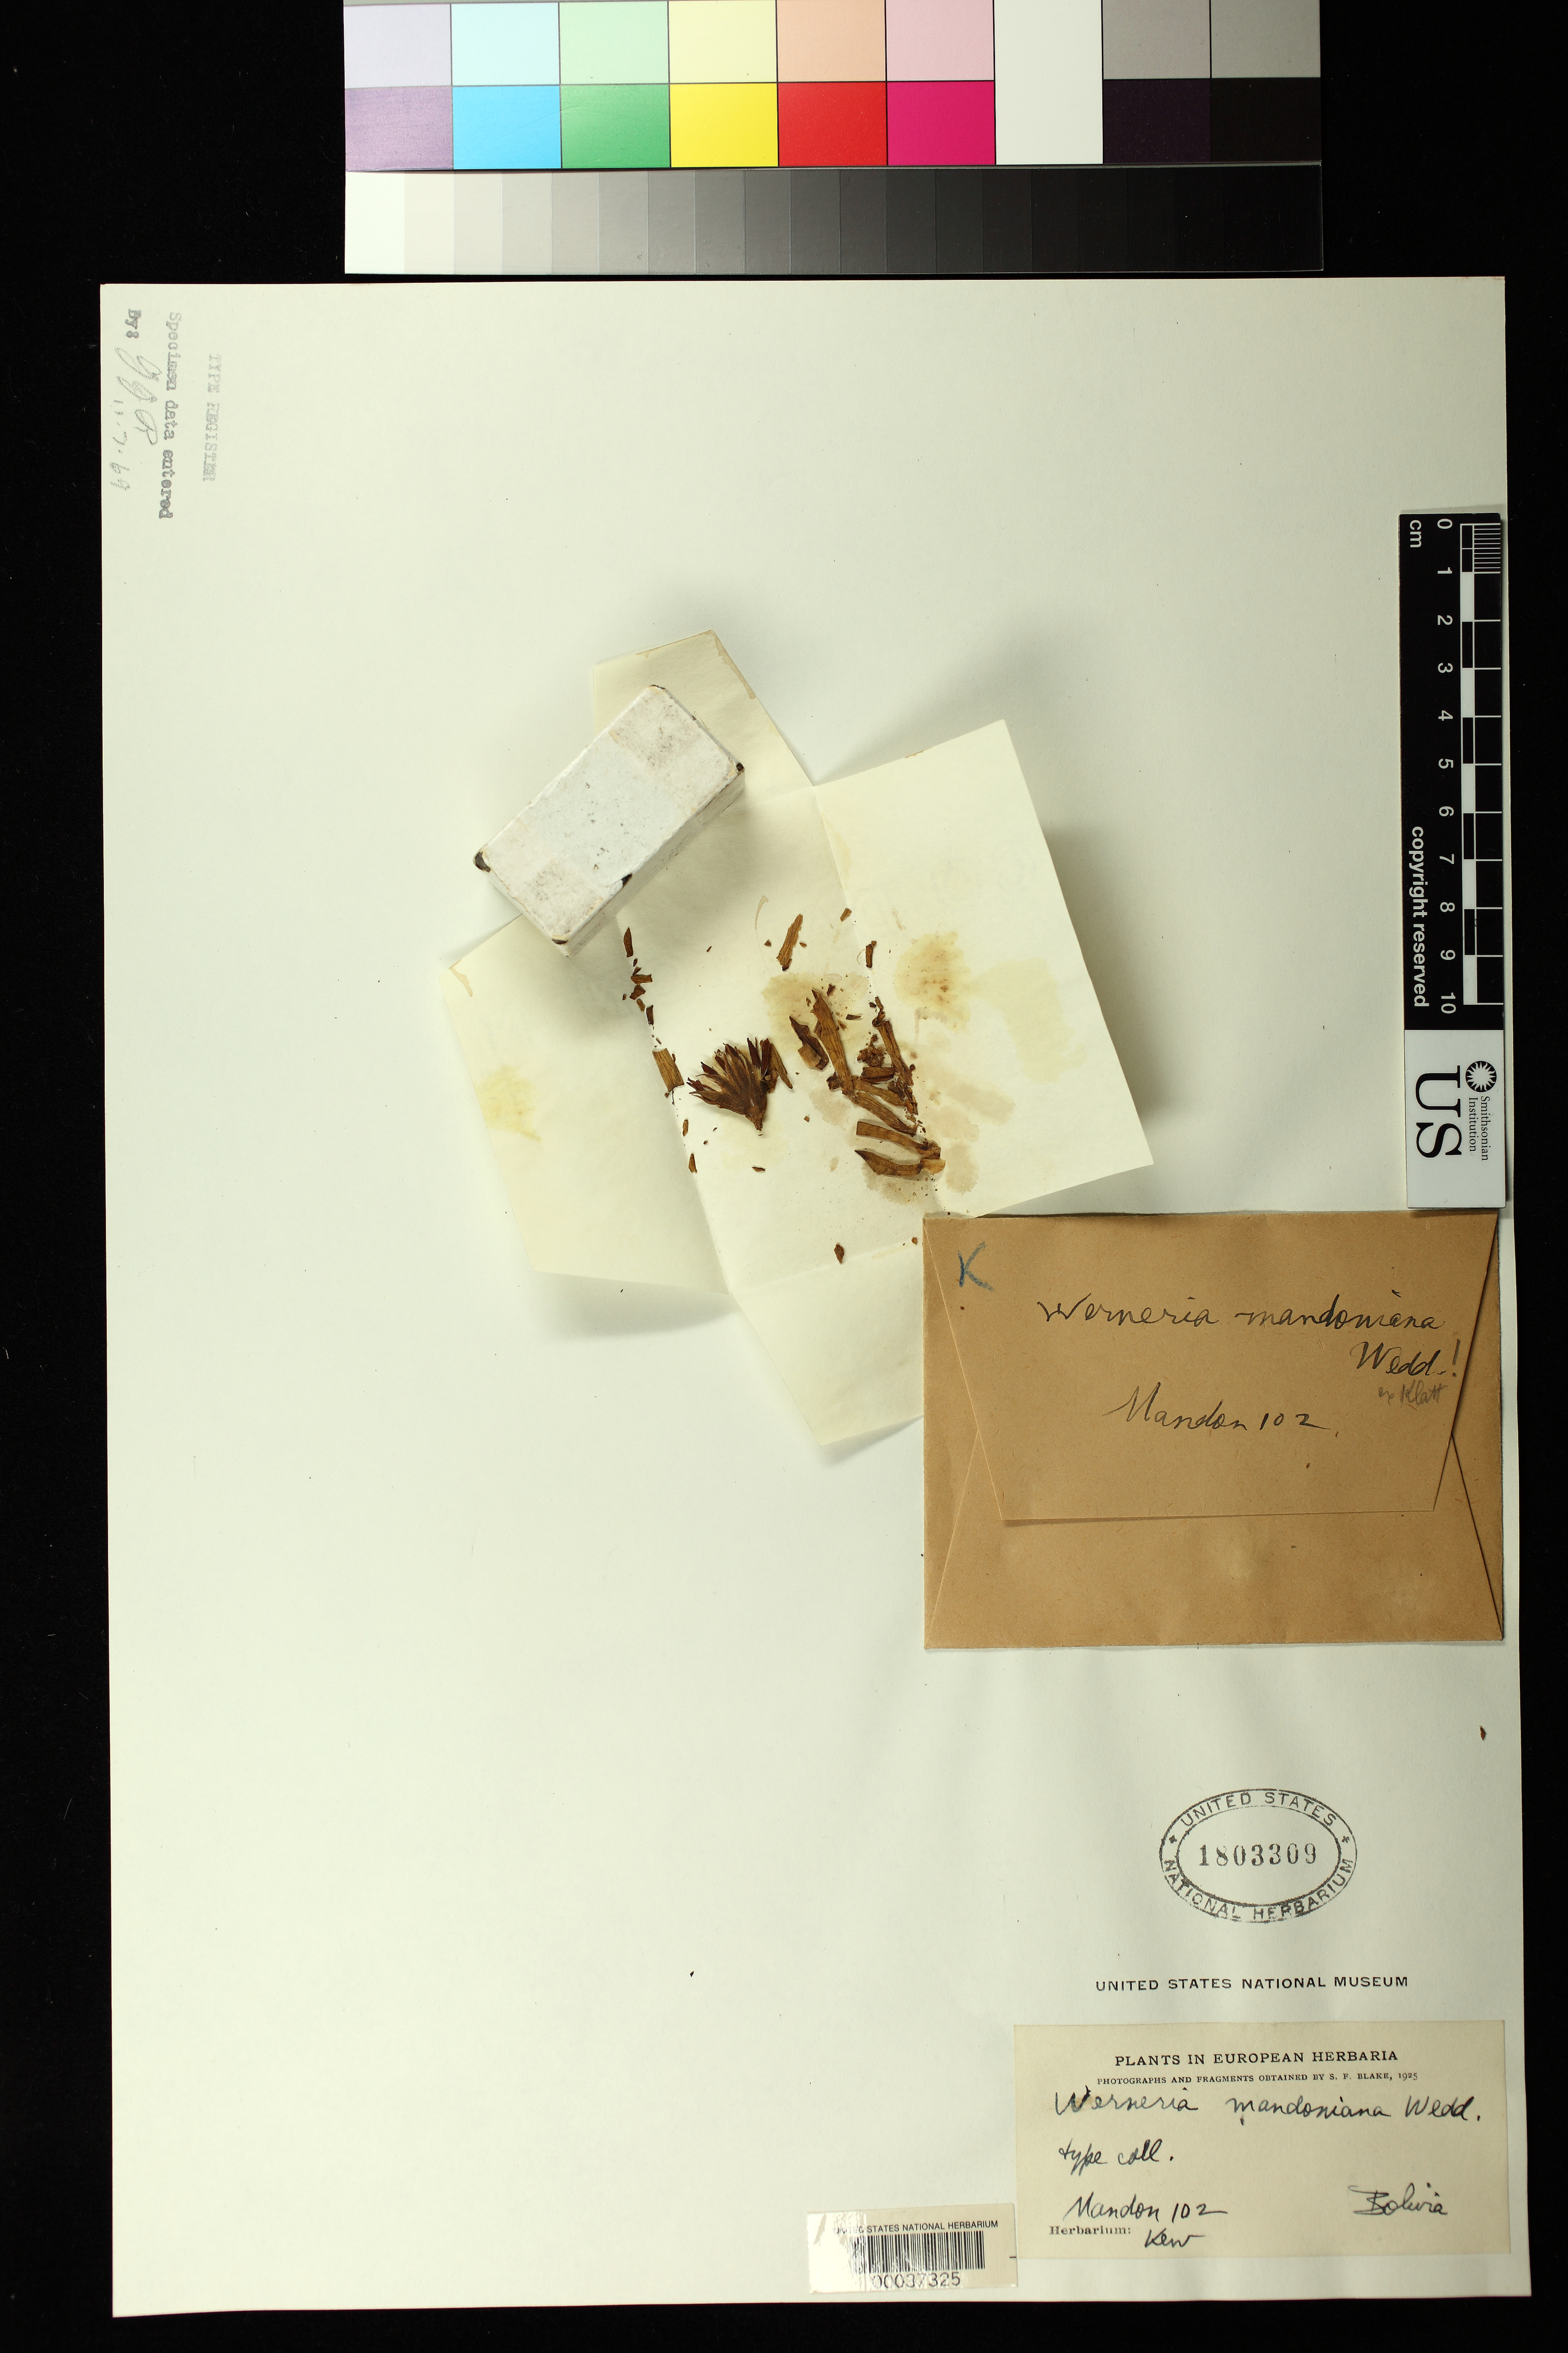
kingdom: Plantae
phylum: Tracheophyta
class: Magnoliopsida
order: Asterales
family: Asteraceae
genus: Werneria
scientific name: Werneria mandoniana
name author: Wedd. ex Klatt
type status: Isotype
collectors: G. Mandon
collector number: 102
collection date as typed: Sep 1858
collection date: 1858-09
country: Bolivia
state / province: La Paz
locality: Sorata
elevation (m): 3800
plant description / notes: Fragmentary material of type specimen ex herb. Kew.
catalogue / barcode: US 1803309